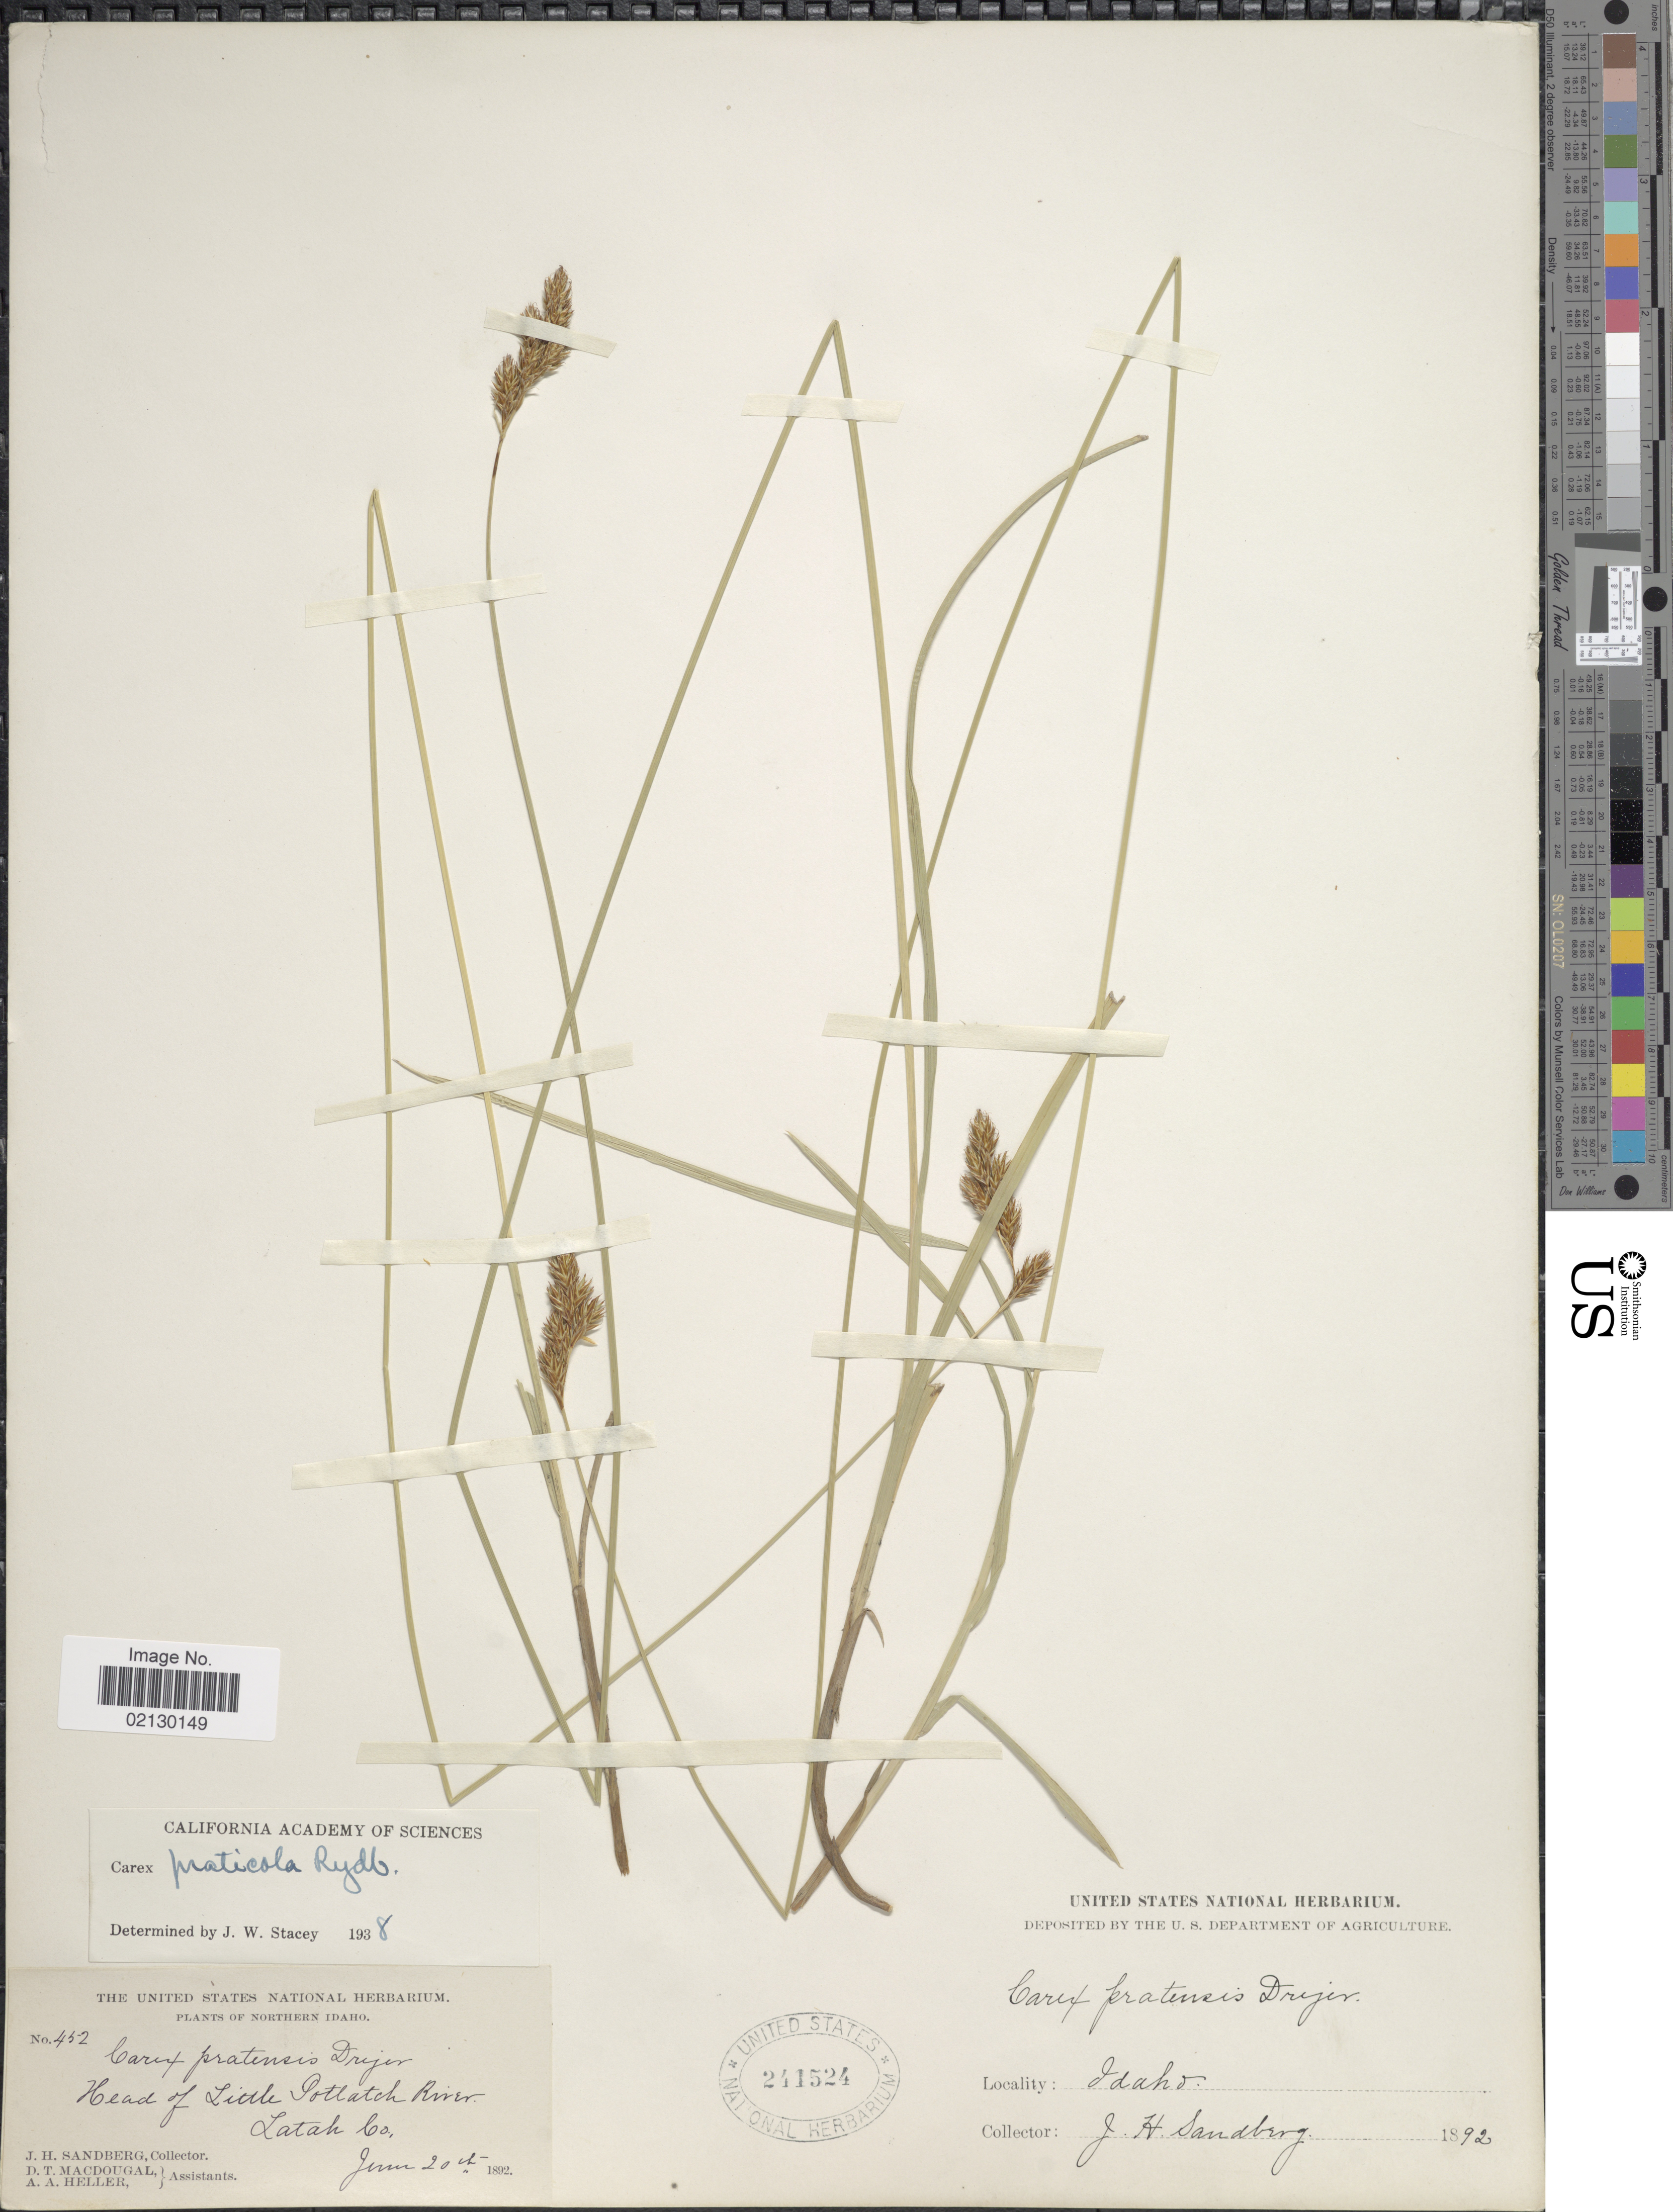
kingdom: Plantae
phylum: Tracheophyta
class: Liliopsida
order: Poales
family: Cyperaceae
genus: Carex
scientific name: Carex praticola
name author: Rydb.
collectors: J. H. Sandberg, D. T. MacDougal & A. A. Heller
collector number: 452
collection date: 1892-06-20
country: United States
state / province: Idaho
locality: Northern Idaho, Head of Little Potlatch River, Latah Co.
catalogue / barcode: US 241524